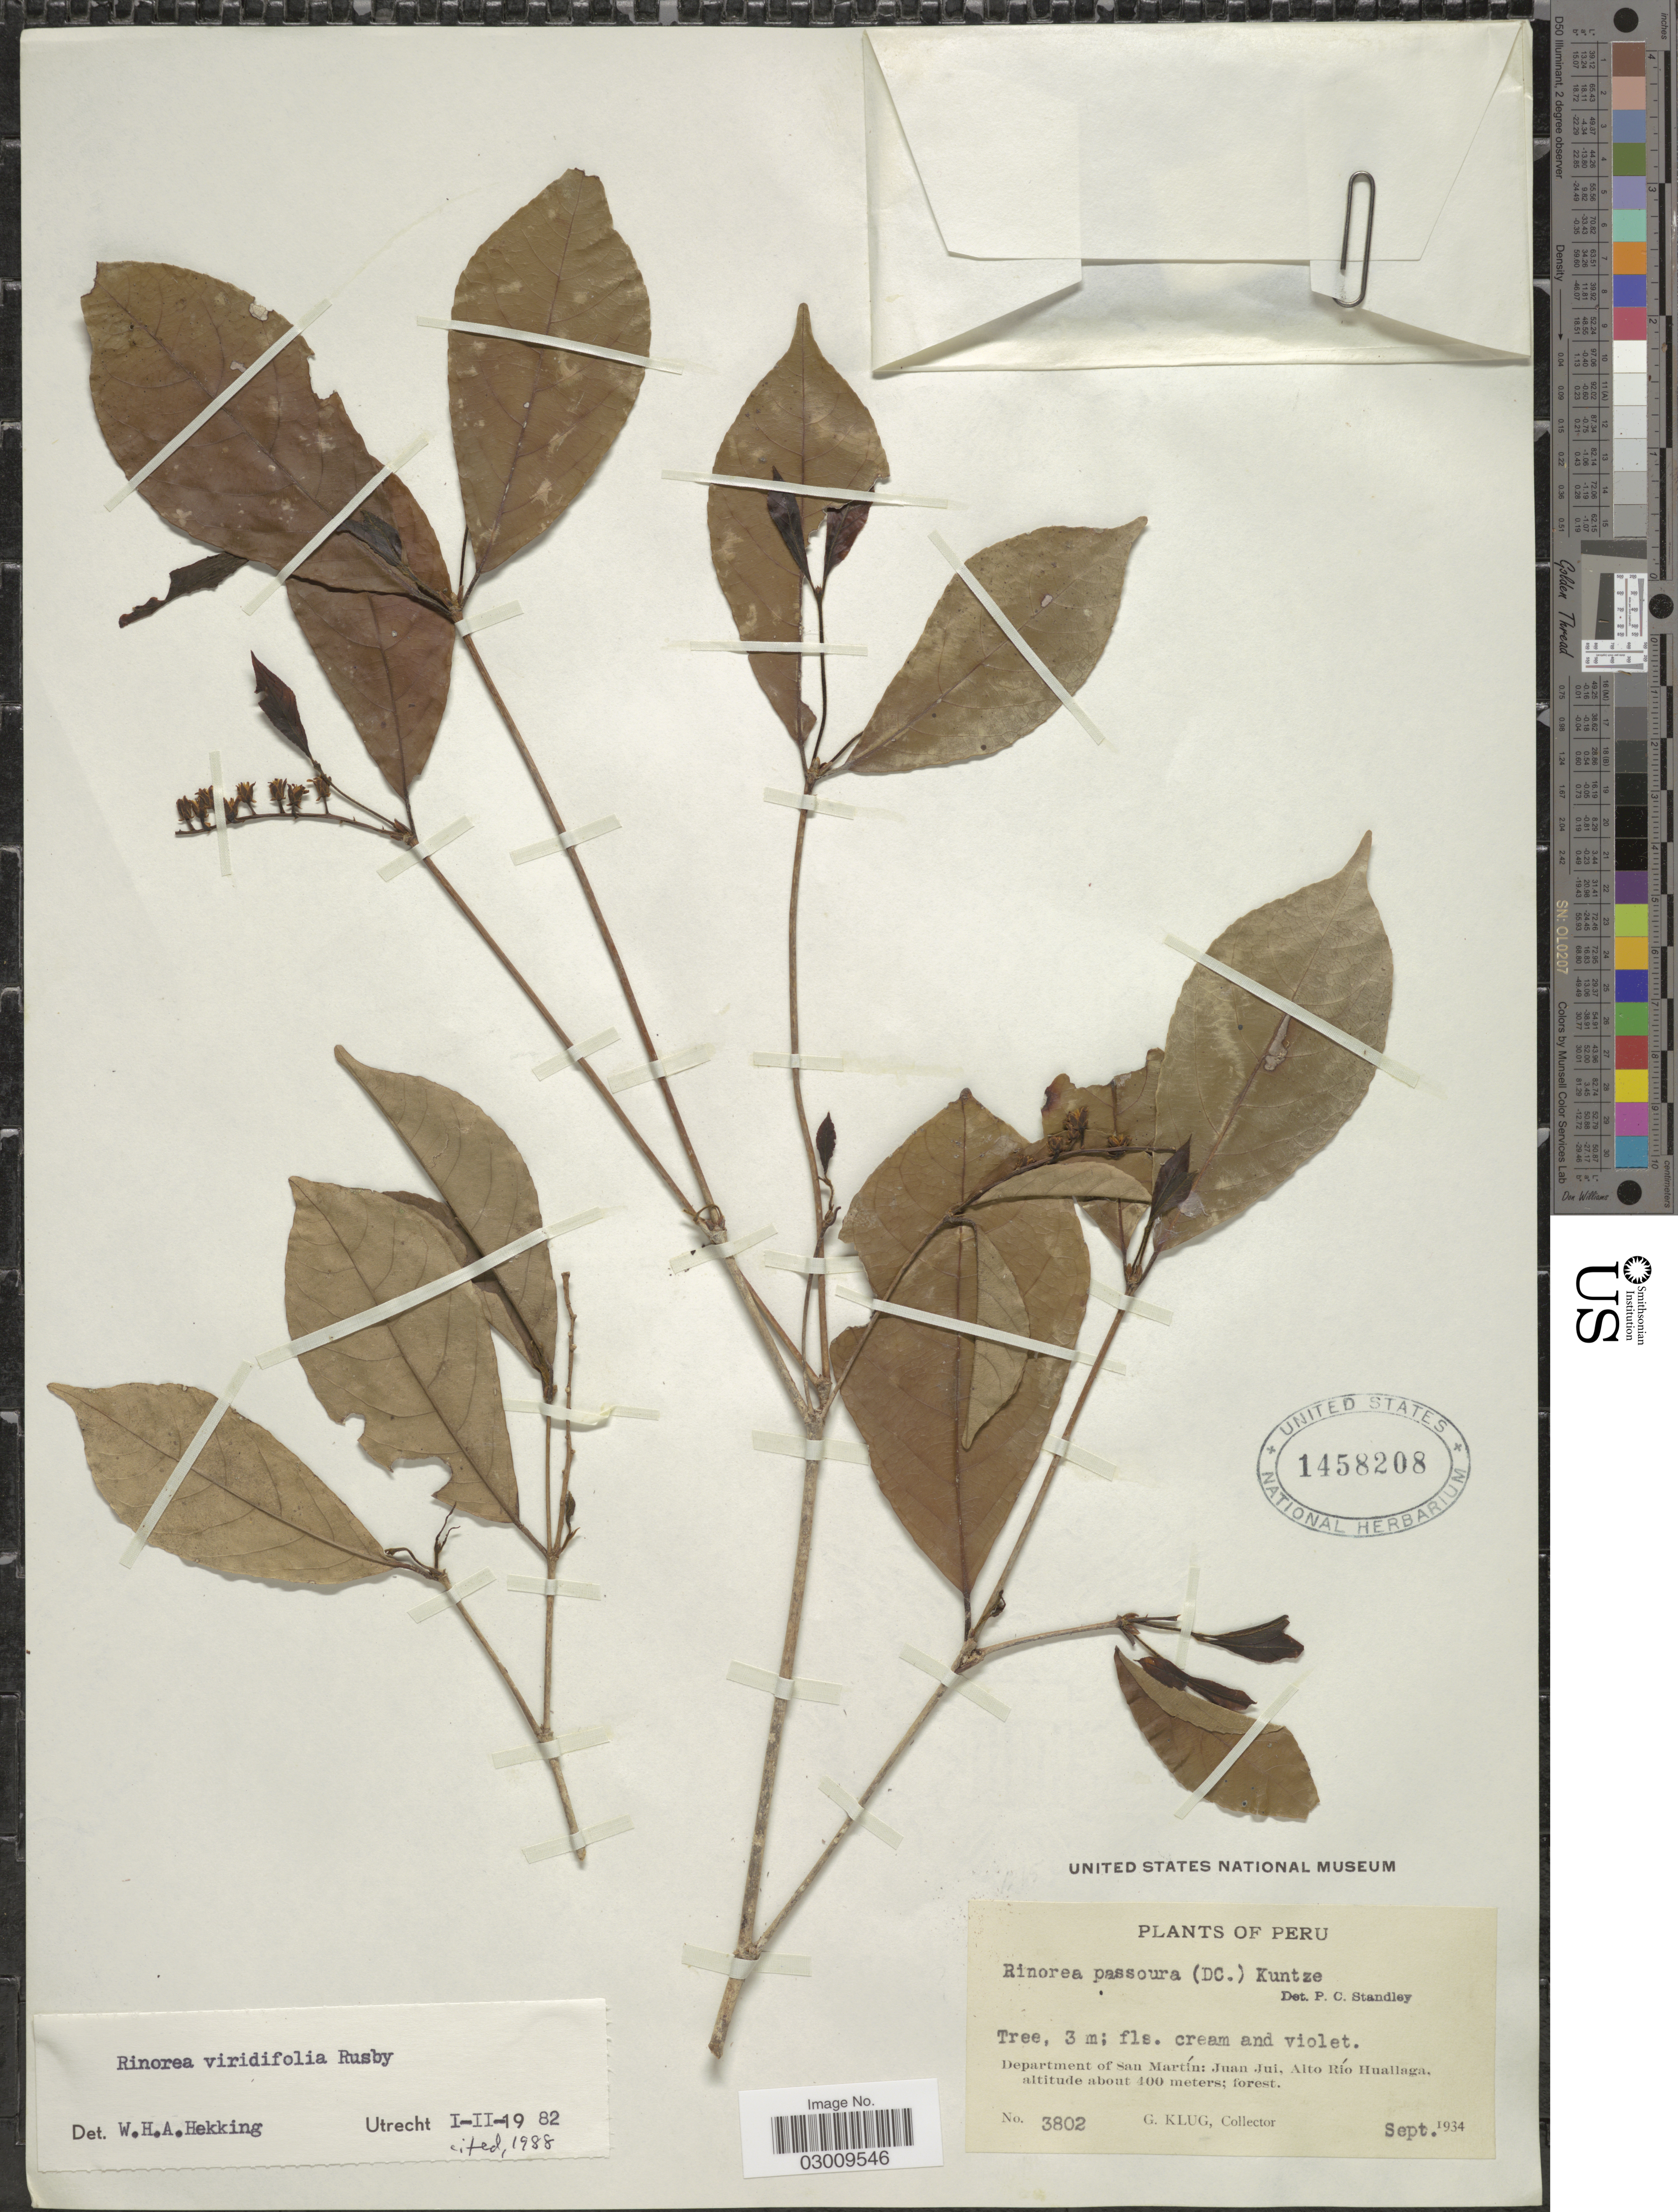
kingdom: Plantae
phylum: Tracheophyta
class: Magnoliopsida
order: Malpighiales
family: Violaceae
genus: Rinorea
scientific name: Rinorea viridifolia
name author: Rusby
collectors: G. Klug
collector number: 3802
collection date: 1934-09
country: Peru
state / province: San Martín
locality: Department of San Martín: Juan Jui, Alto Río Huallaga.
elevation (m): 400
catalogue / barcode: US 1458208